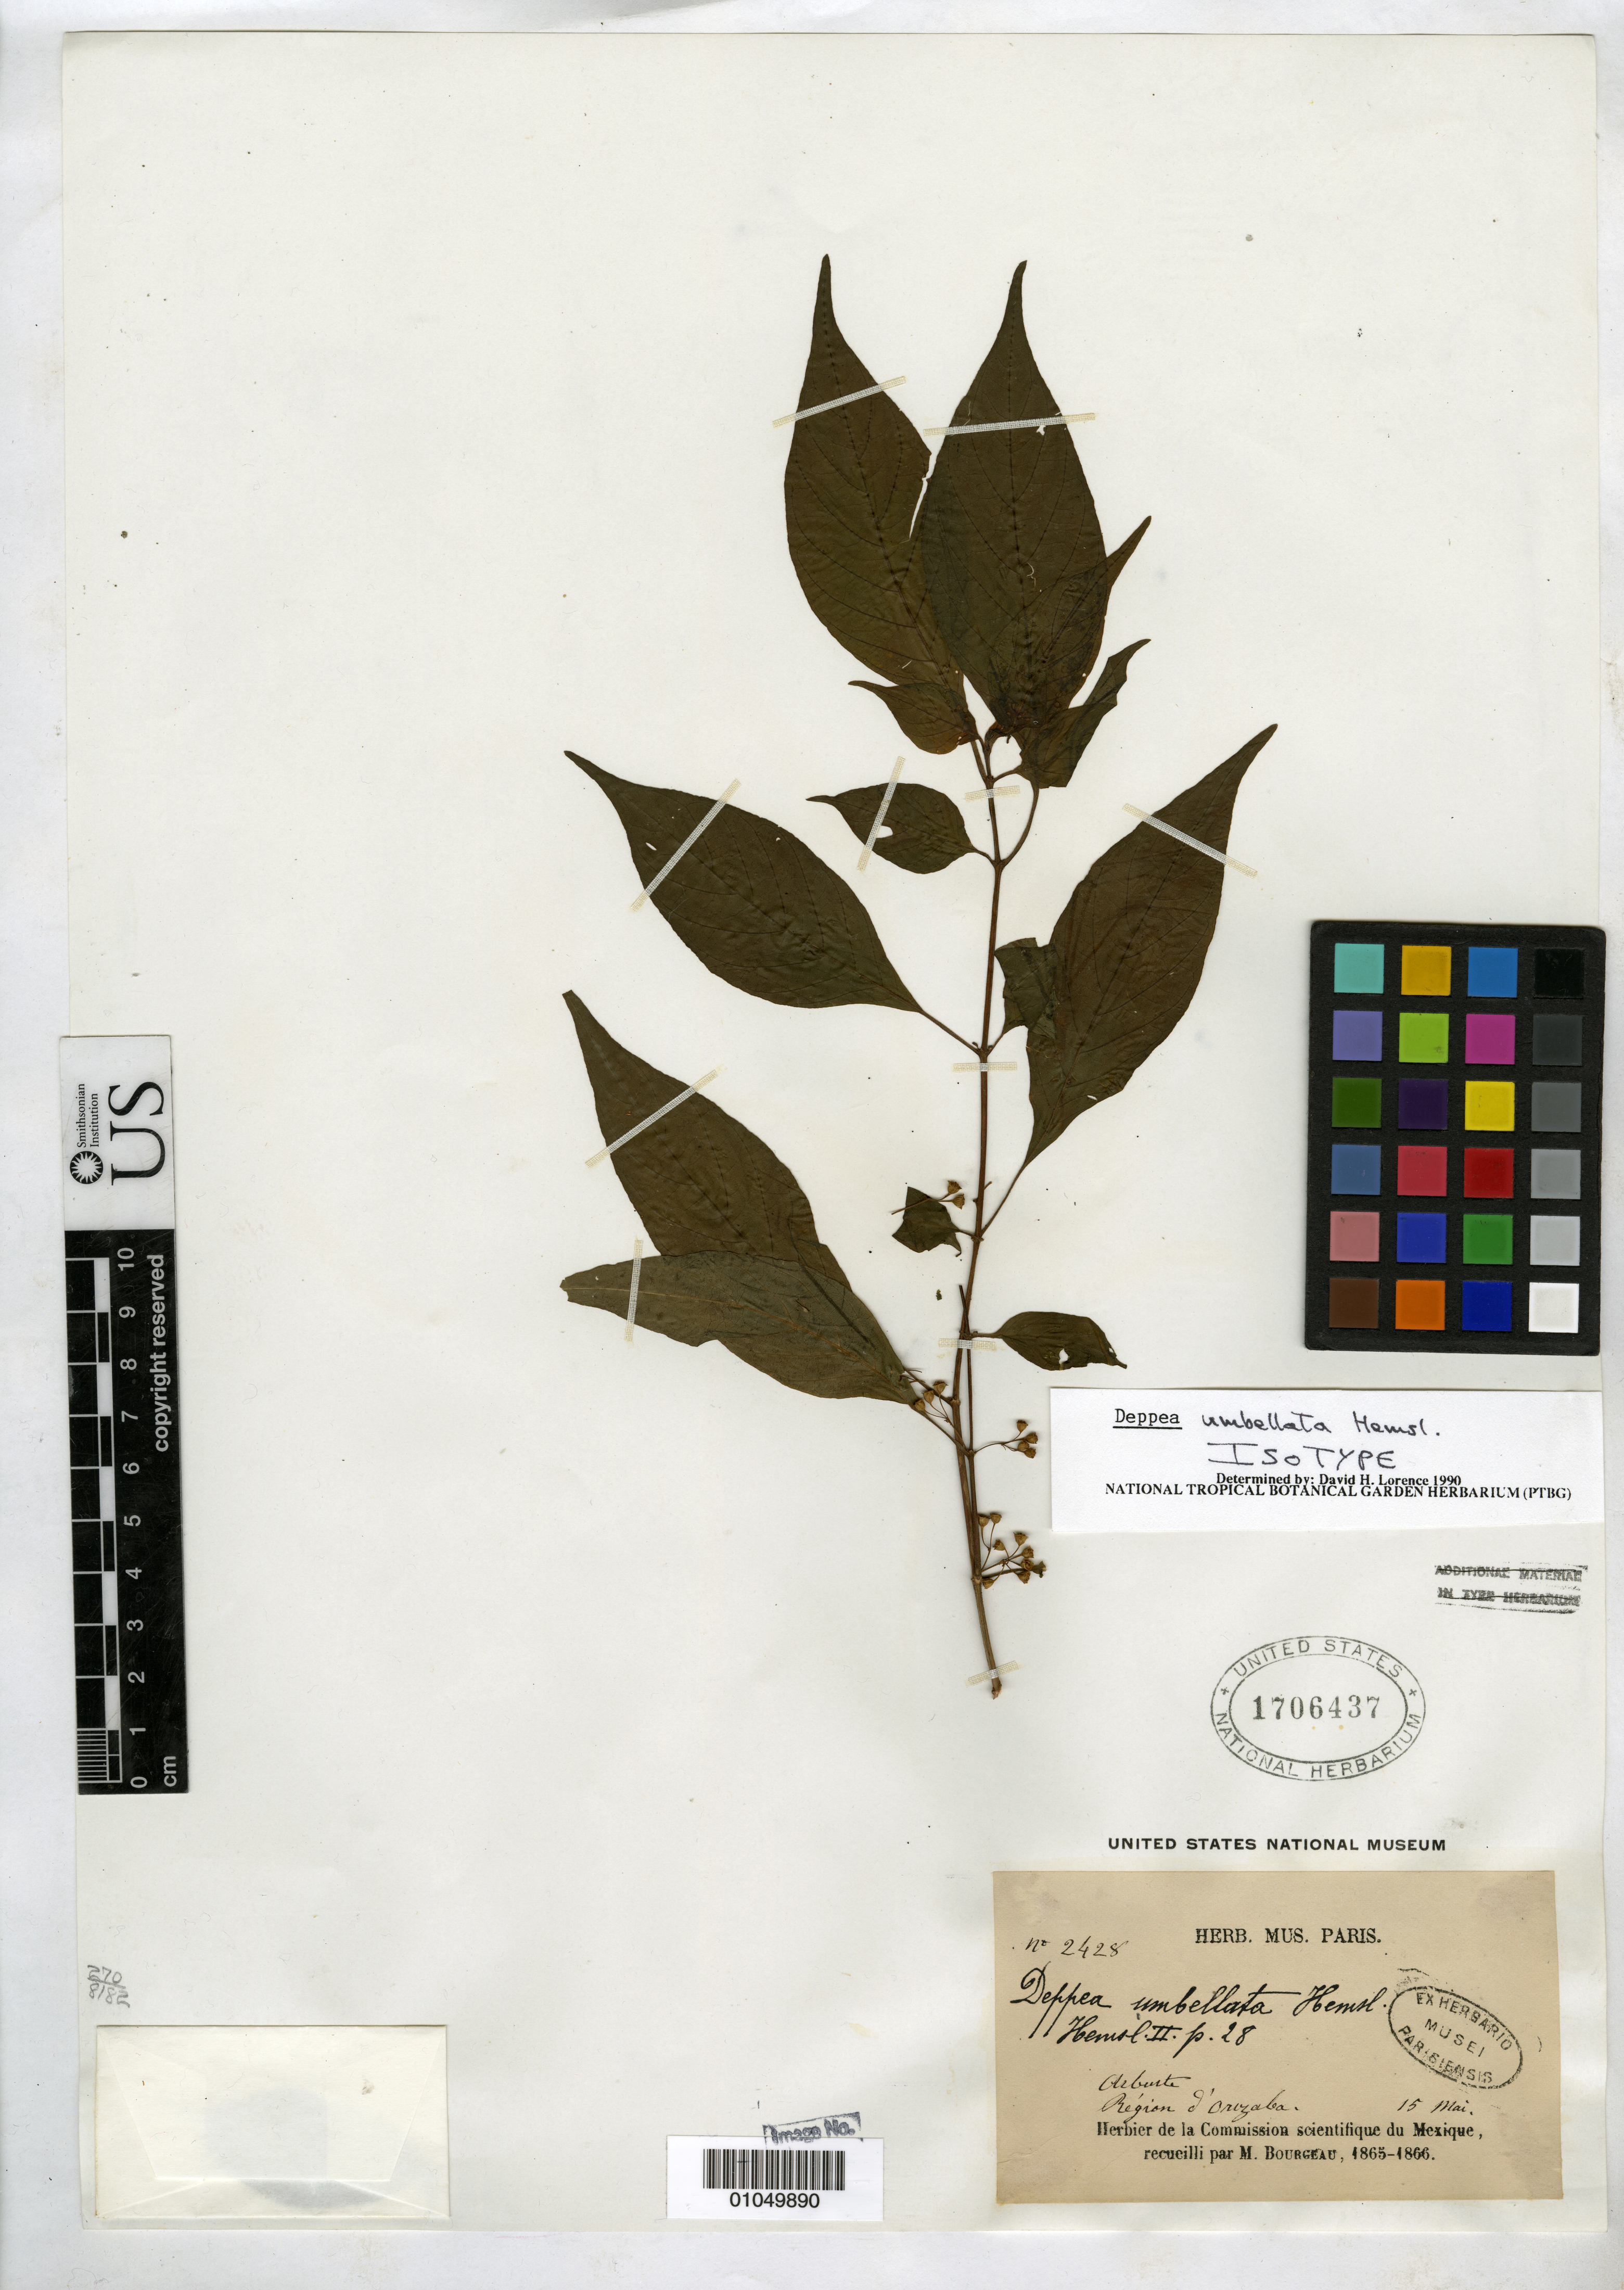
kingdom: Plantae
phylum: Tracheophyta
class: Magnoliopsida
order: Gentianales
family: Rubiaceae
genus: Deppea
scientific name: Deppea umbellata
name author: Hemsl.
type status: Isolectotype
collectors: E. Bourgeau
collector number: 2428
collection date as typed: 15 May 1866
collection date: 1866-05-15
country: Mexico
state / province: Veracruz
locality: Région d'Orizaba.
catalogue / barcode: US 1706437